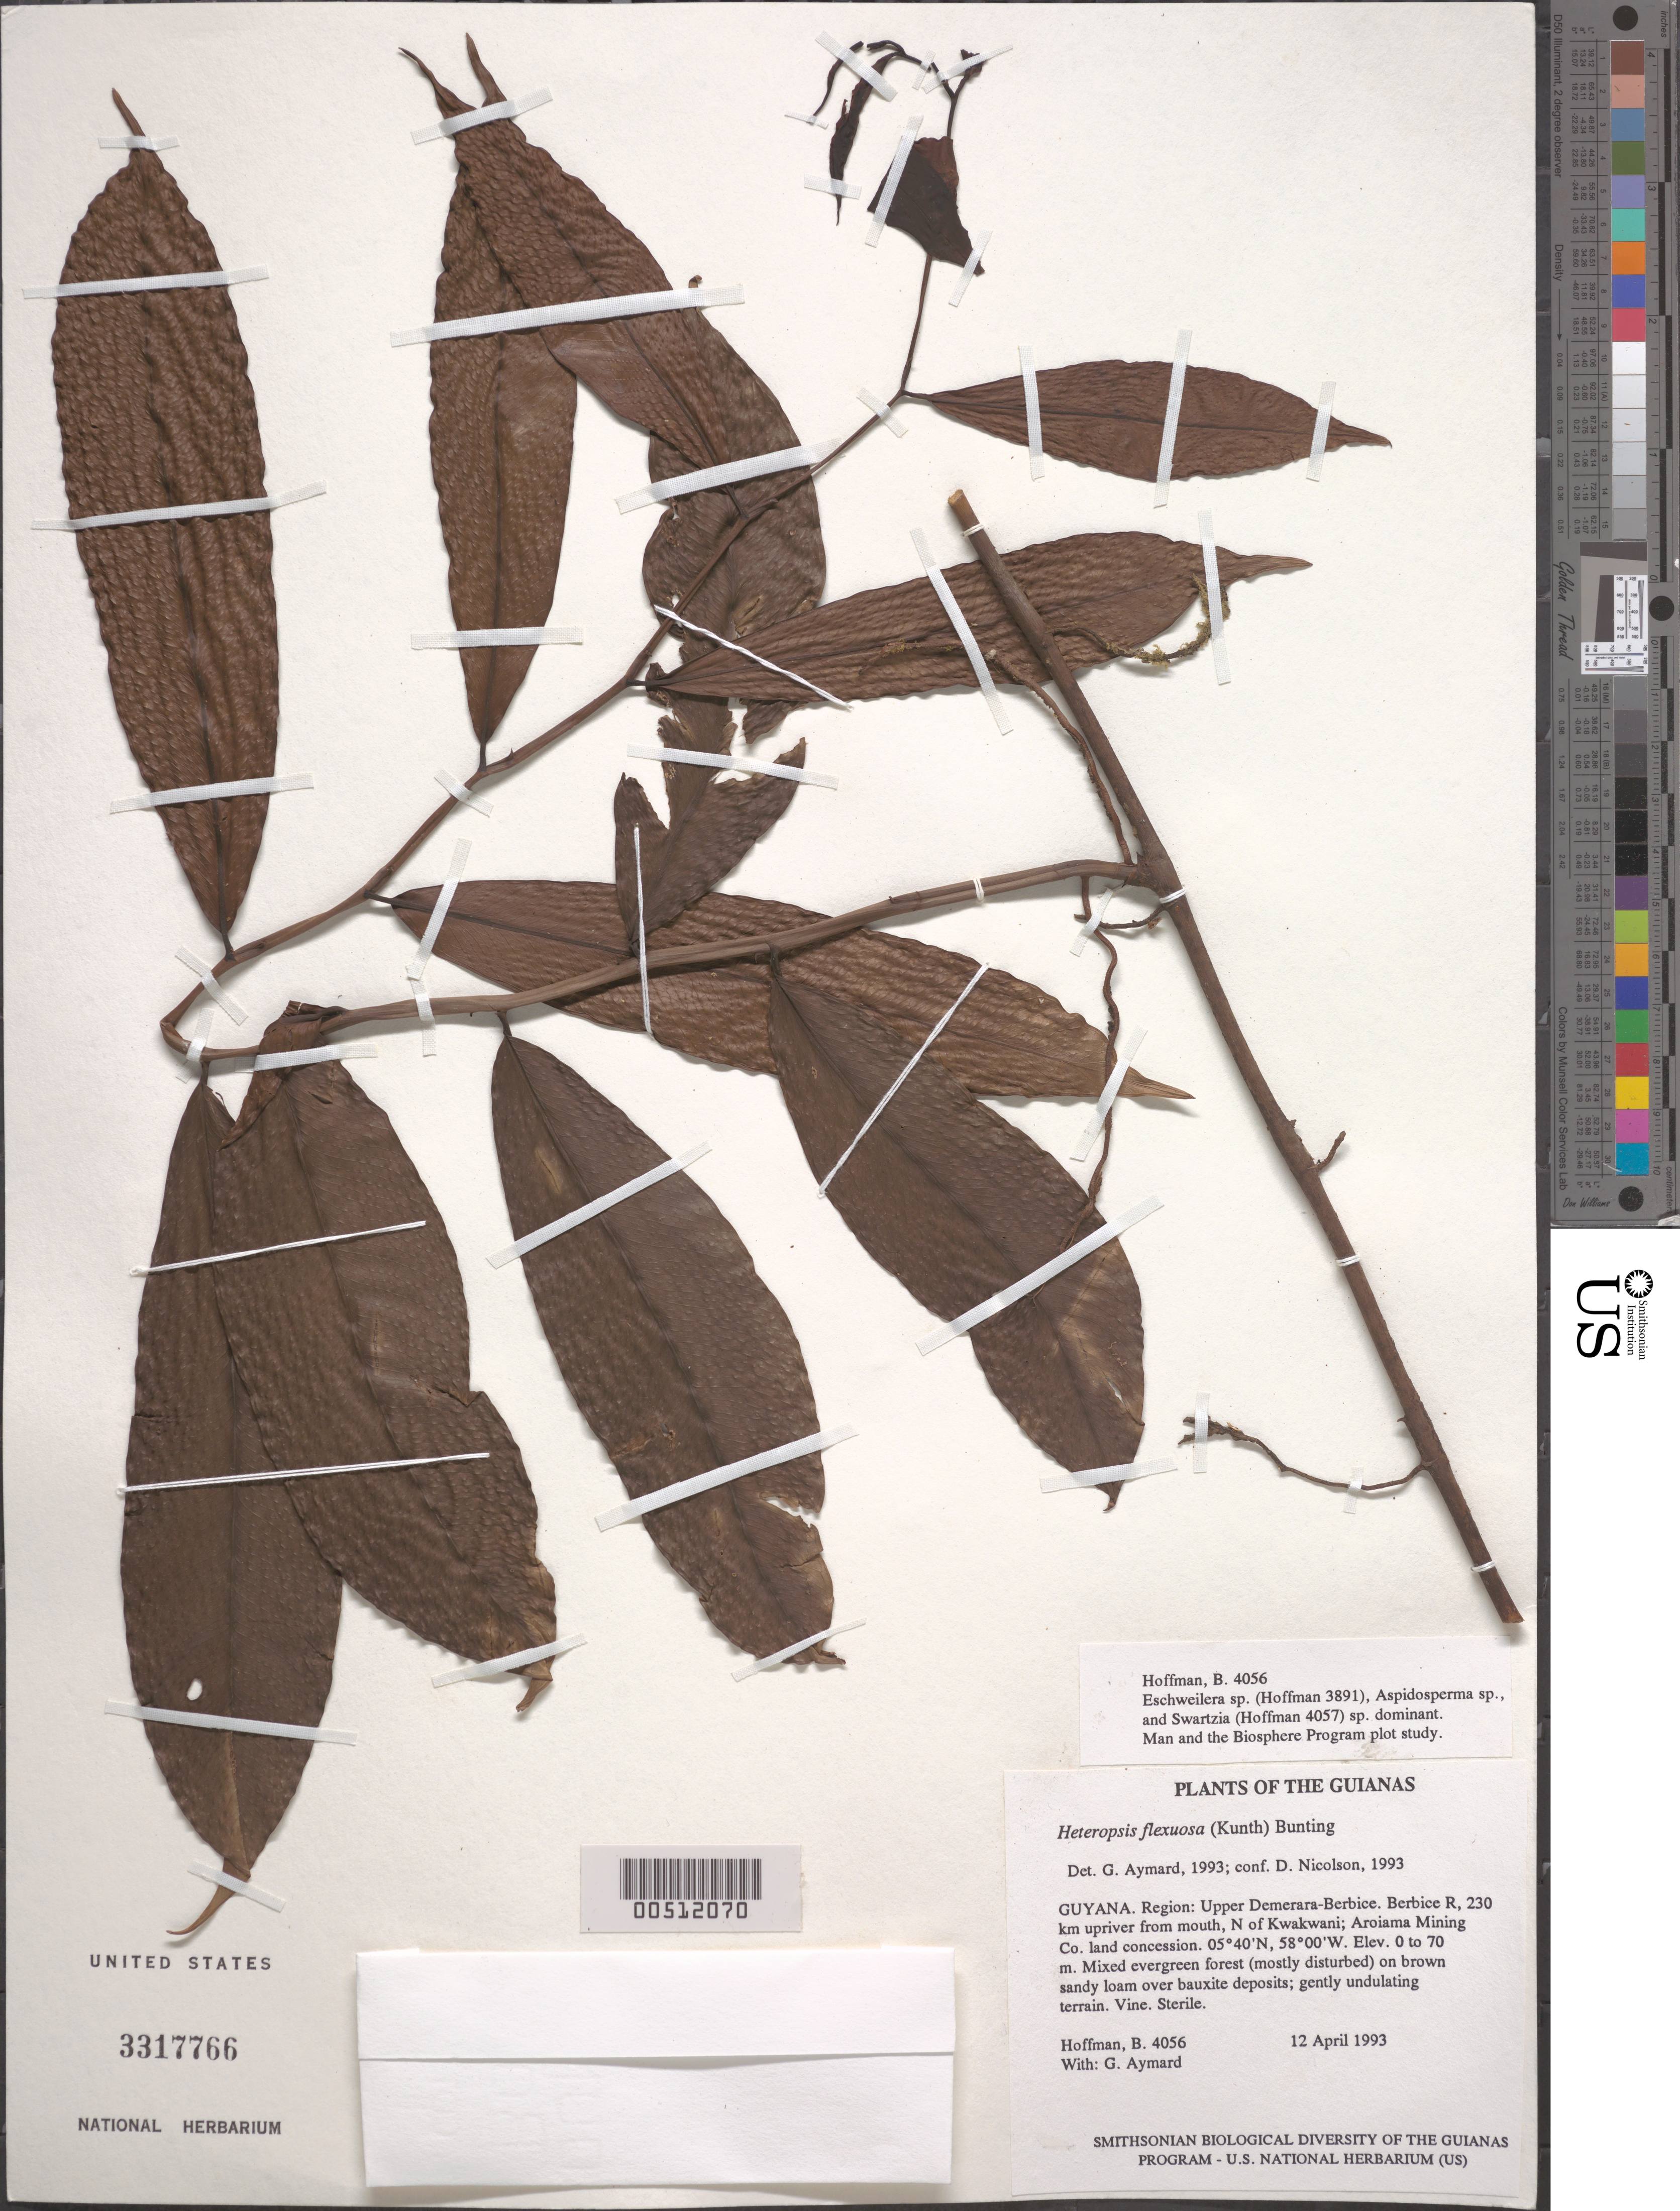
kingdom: Plantae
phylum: Tracheophyta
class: Liliopsida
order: Alismatales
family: Araceae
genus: Heteropsis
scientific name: Heteropsis flexuosa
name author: (Kunth) G.S. Bunting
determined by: Nicolson, Dan H.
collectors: B. Hoffman & G. A. Aymard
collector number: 4056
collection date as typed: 12 April 1993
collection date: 1993-04-12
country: Guyana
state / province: U. Demerara-Berbice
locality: Berbice River, 230 km upriver from mouth, N of Kwakwani; Aroiama Mining Co. land concession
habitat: Mixed evergreen forest (mostly disturbed) on brown sandy loam over bauxite deposits; gently undulating terrain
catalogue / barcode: US 3317766